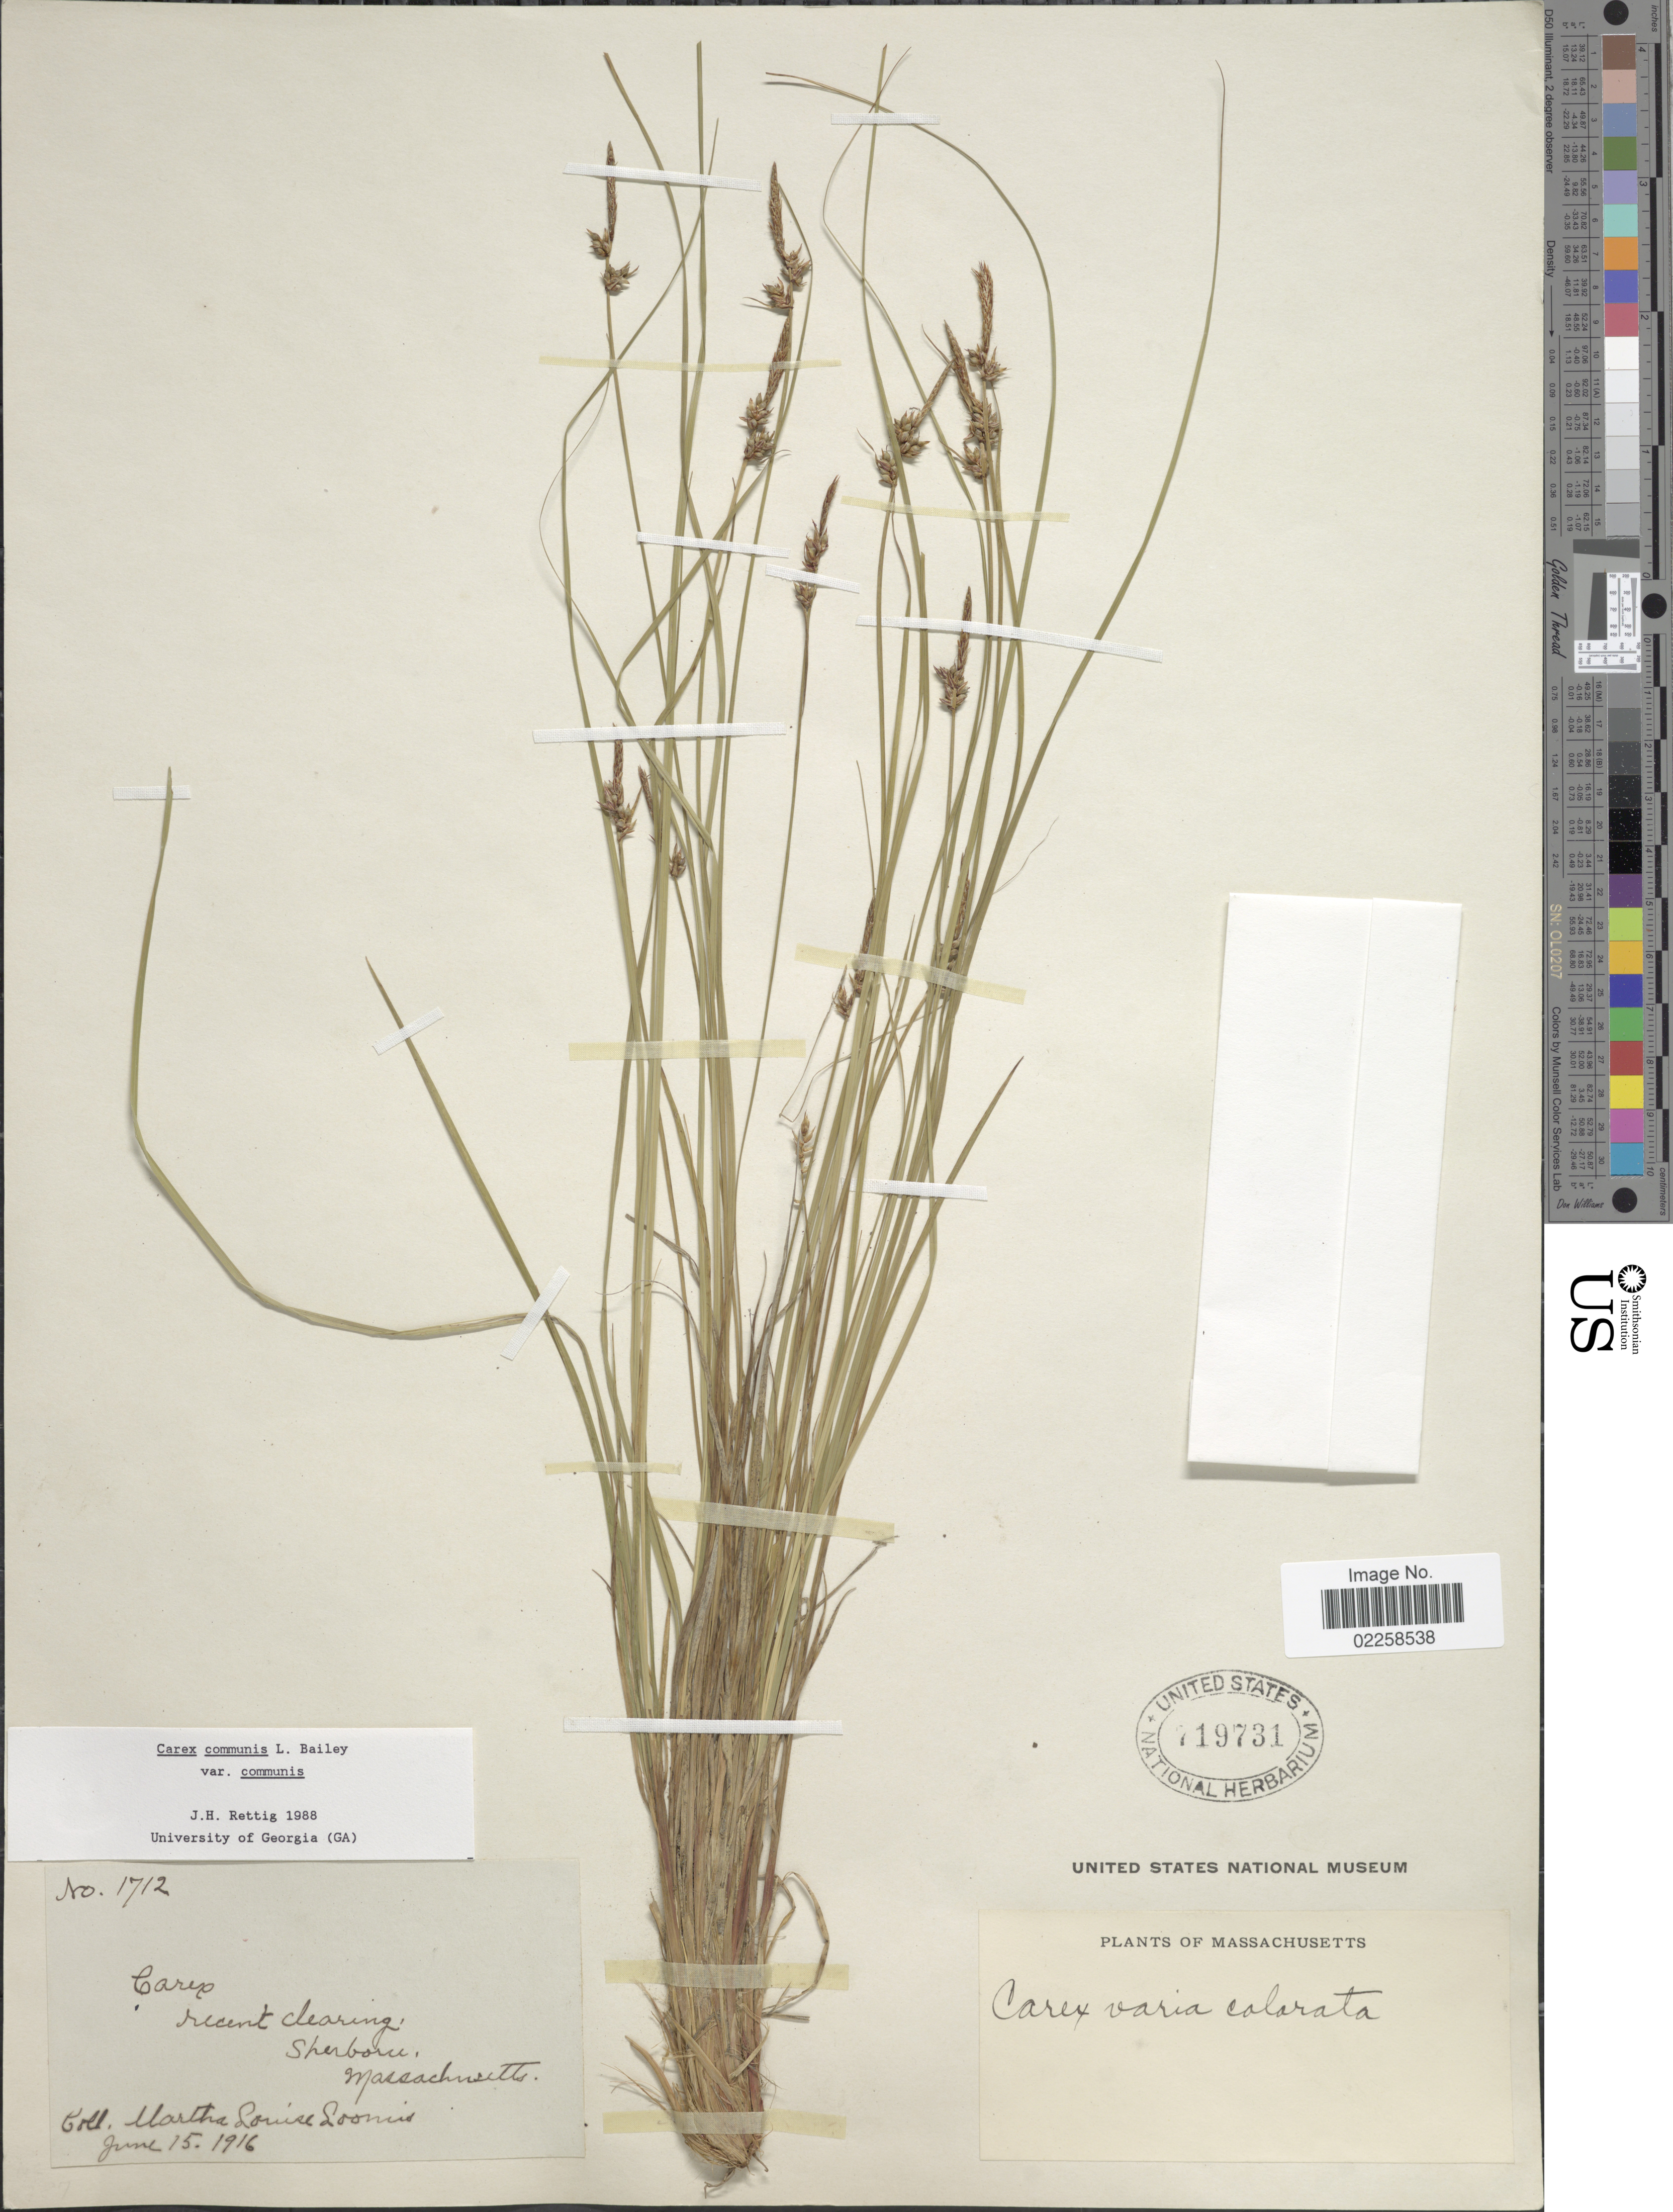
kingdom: Plantae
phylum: Tracheophyta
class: Liliopsida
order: Poales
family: Cyperaceae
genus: Carex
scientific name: Carex communis var. communis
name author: L.H. Bailey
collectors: M. L. Loomis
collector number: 1712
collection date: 1916-06-15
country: United States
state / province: Massachusetts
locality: Sherborn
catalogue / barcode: US 719731